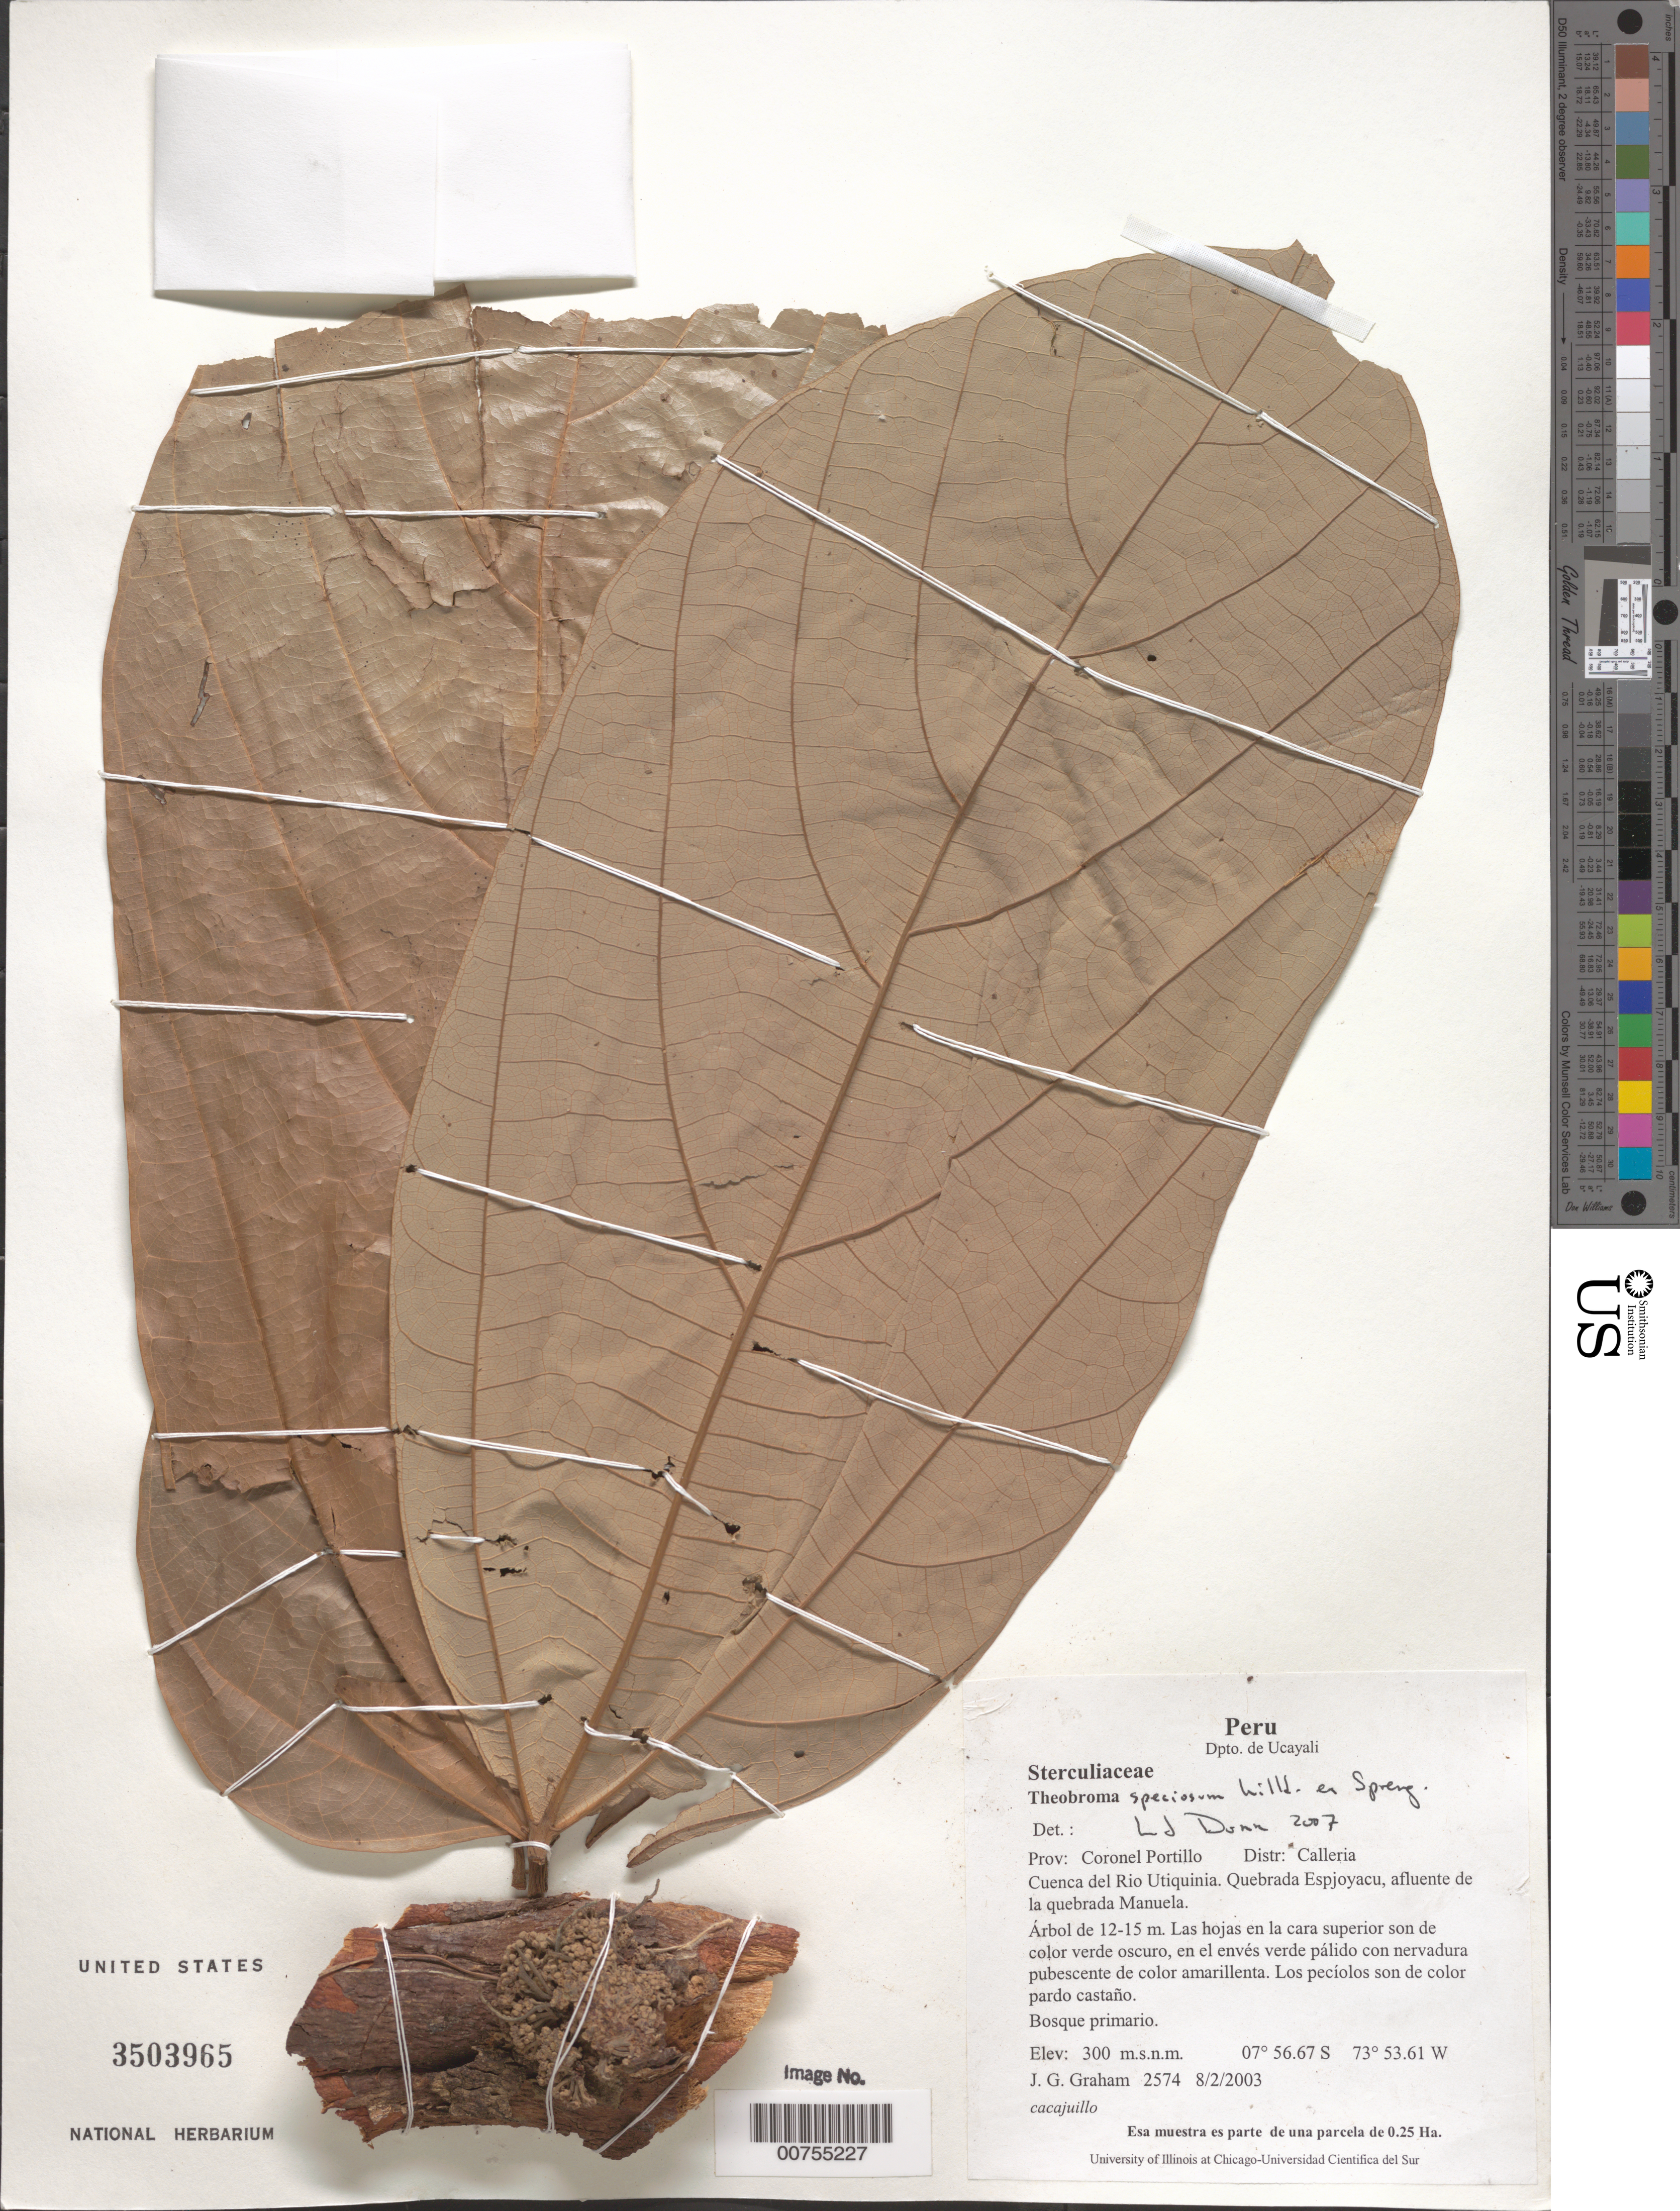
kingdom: Plantae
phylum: Tracheophyta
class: Magnoliopsida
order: Malvales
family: Malvaceae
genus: Theobroma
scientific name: Theobroma speciosum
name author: Willd. ex Spreng.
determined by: Dorr, L. J., (BOT), Smithsonian Institution - National Museum of Natural History (UNITED STATES)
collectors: J. Graham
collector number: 2574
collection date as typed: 02 Aug 2003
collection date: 2003-08-02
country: Peru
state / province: Ucayali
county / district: Coronel Portillo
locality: Calleria. Cuenca del Río Utiquinia. Quebrada Espjoyacu, afluente de la quebrada Manuela.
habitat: Bosque primario.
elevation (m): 300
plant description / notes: Common name: cacajuillo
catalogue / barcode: US 3503965